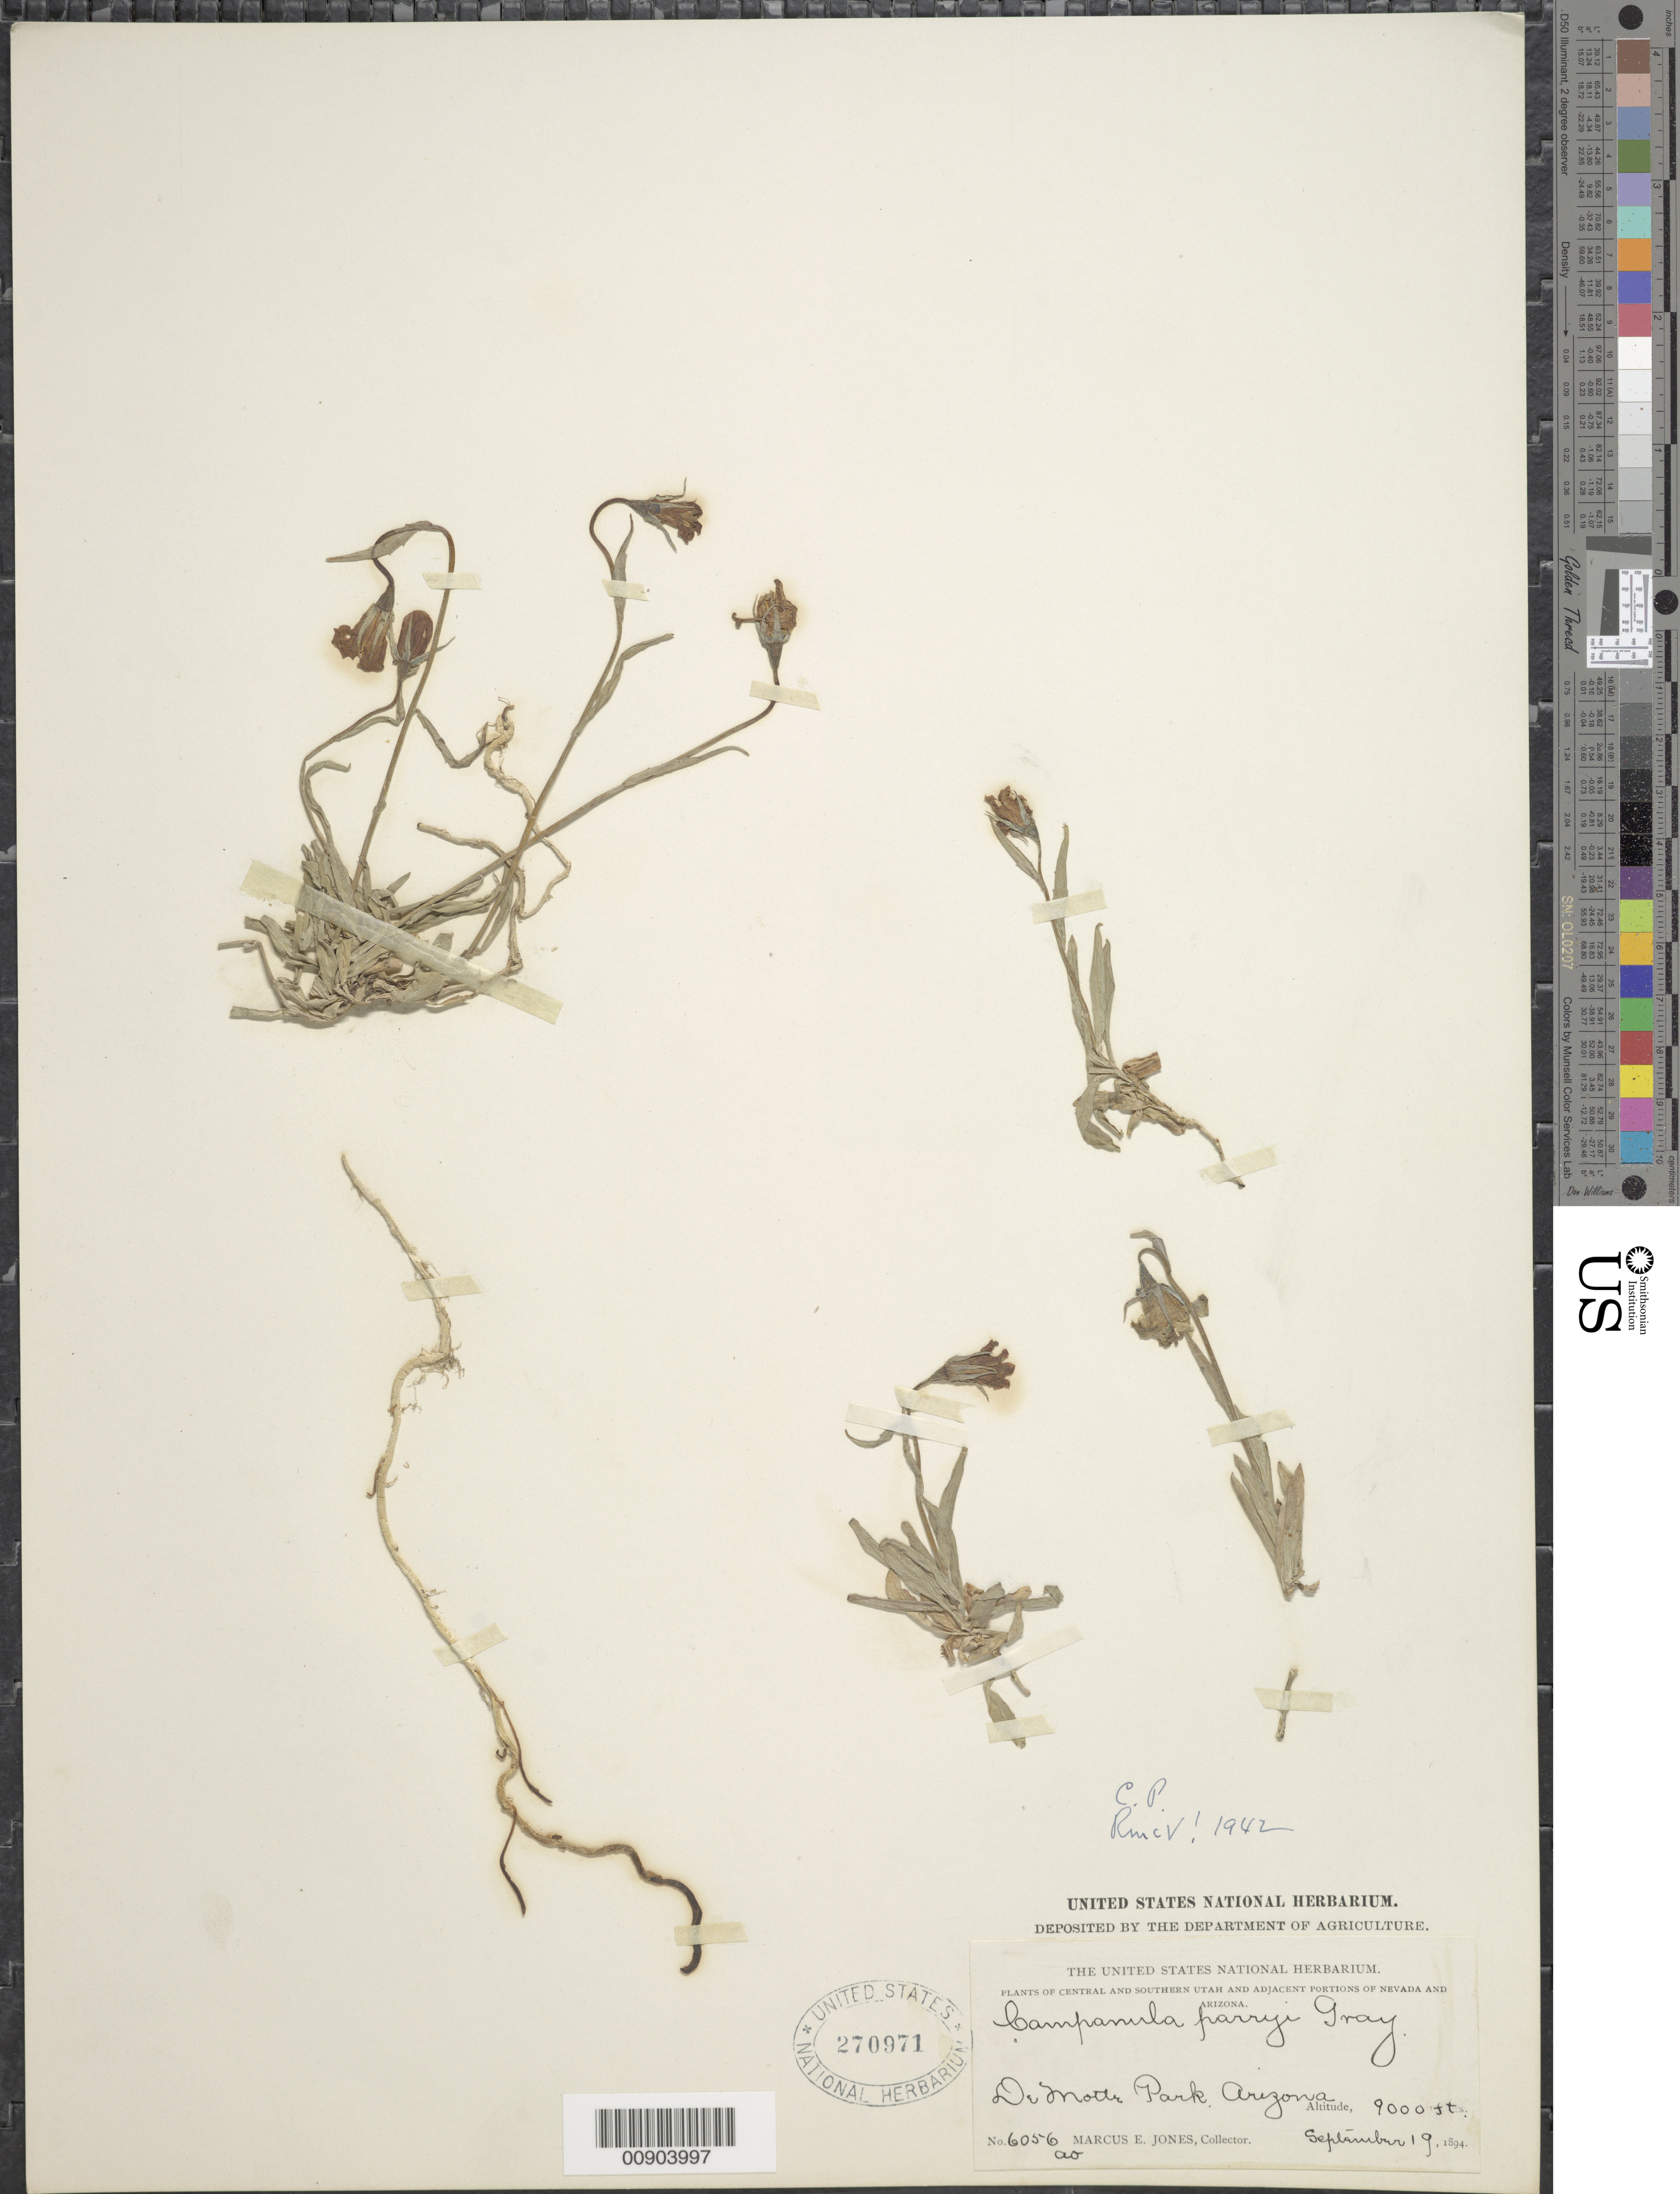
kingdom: Plantae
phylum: Tracheophyta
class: Magnoliopsida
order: Asterales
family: Campanulaceae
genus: Campanula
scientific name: Campanula parryi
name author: A. Gray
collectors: M. E. Jones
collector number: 6056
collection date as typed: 19 Sep 1894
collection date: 1894-09-19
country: United States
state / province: Arizona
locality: DeMotler Park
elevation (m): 2743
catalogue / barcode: US 270971